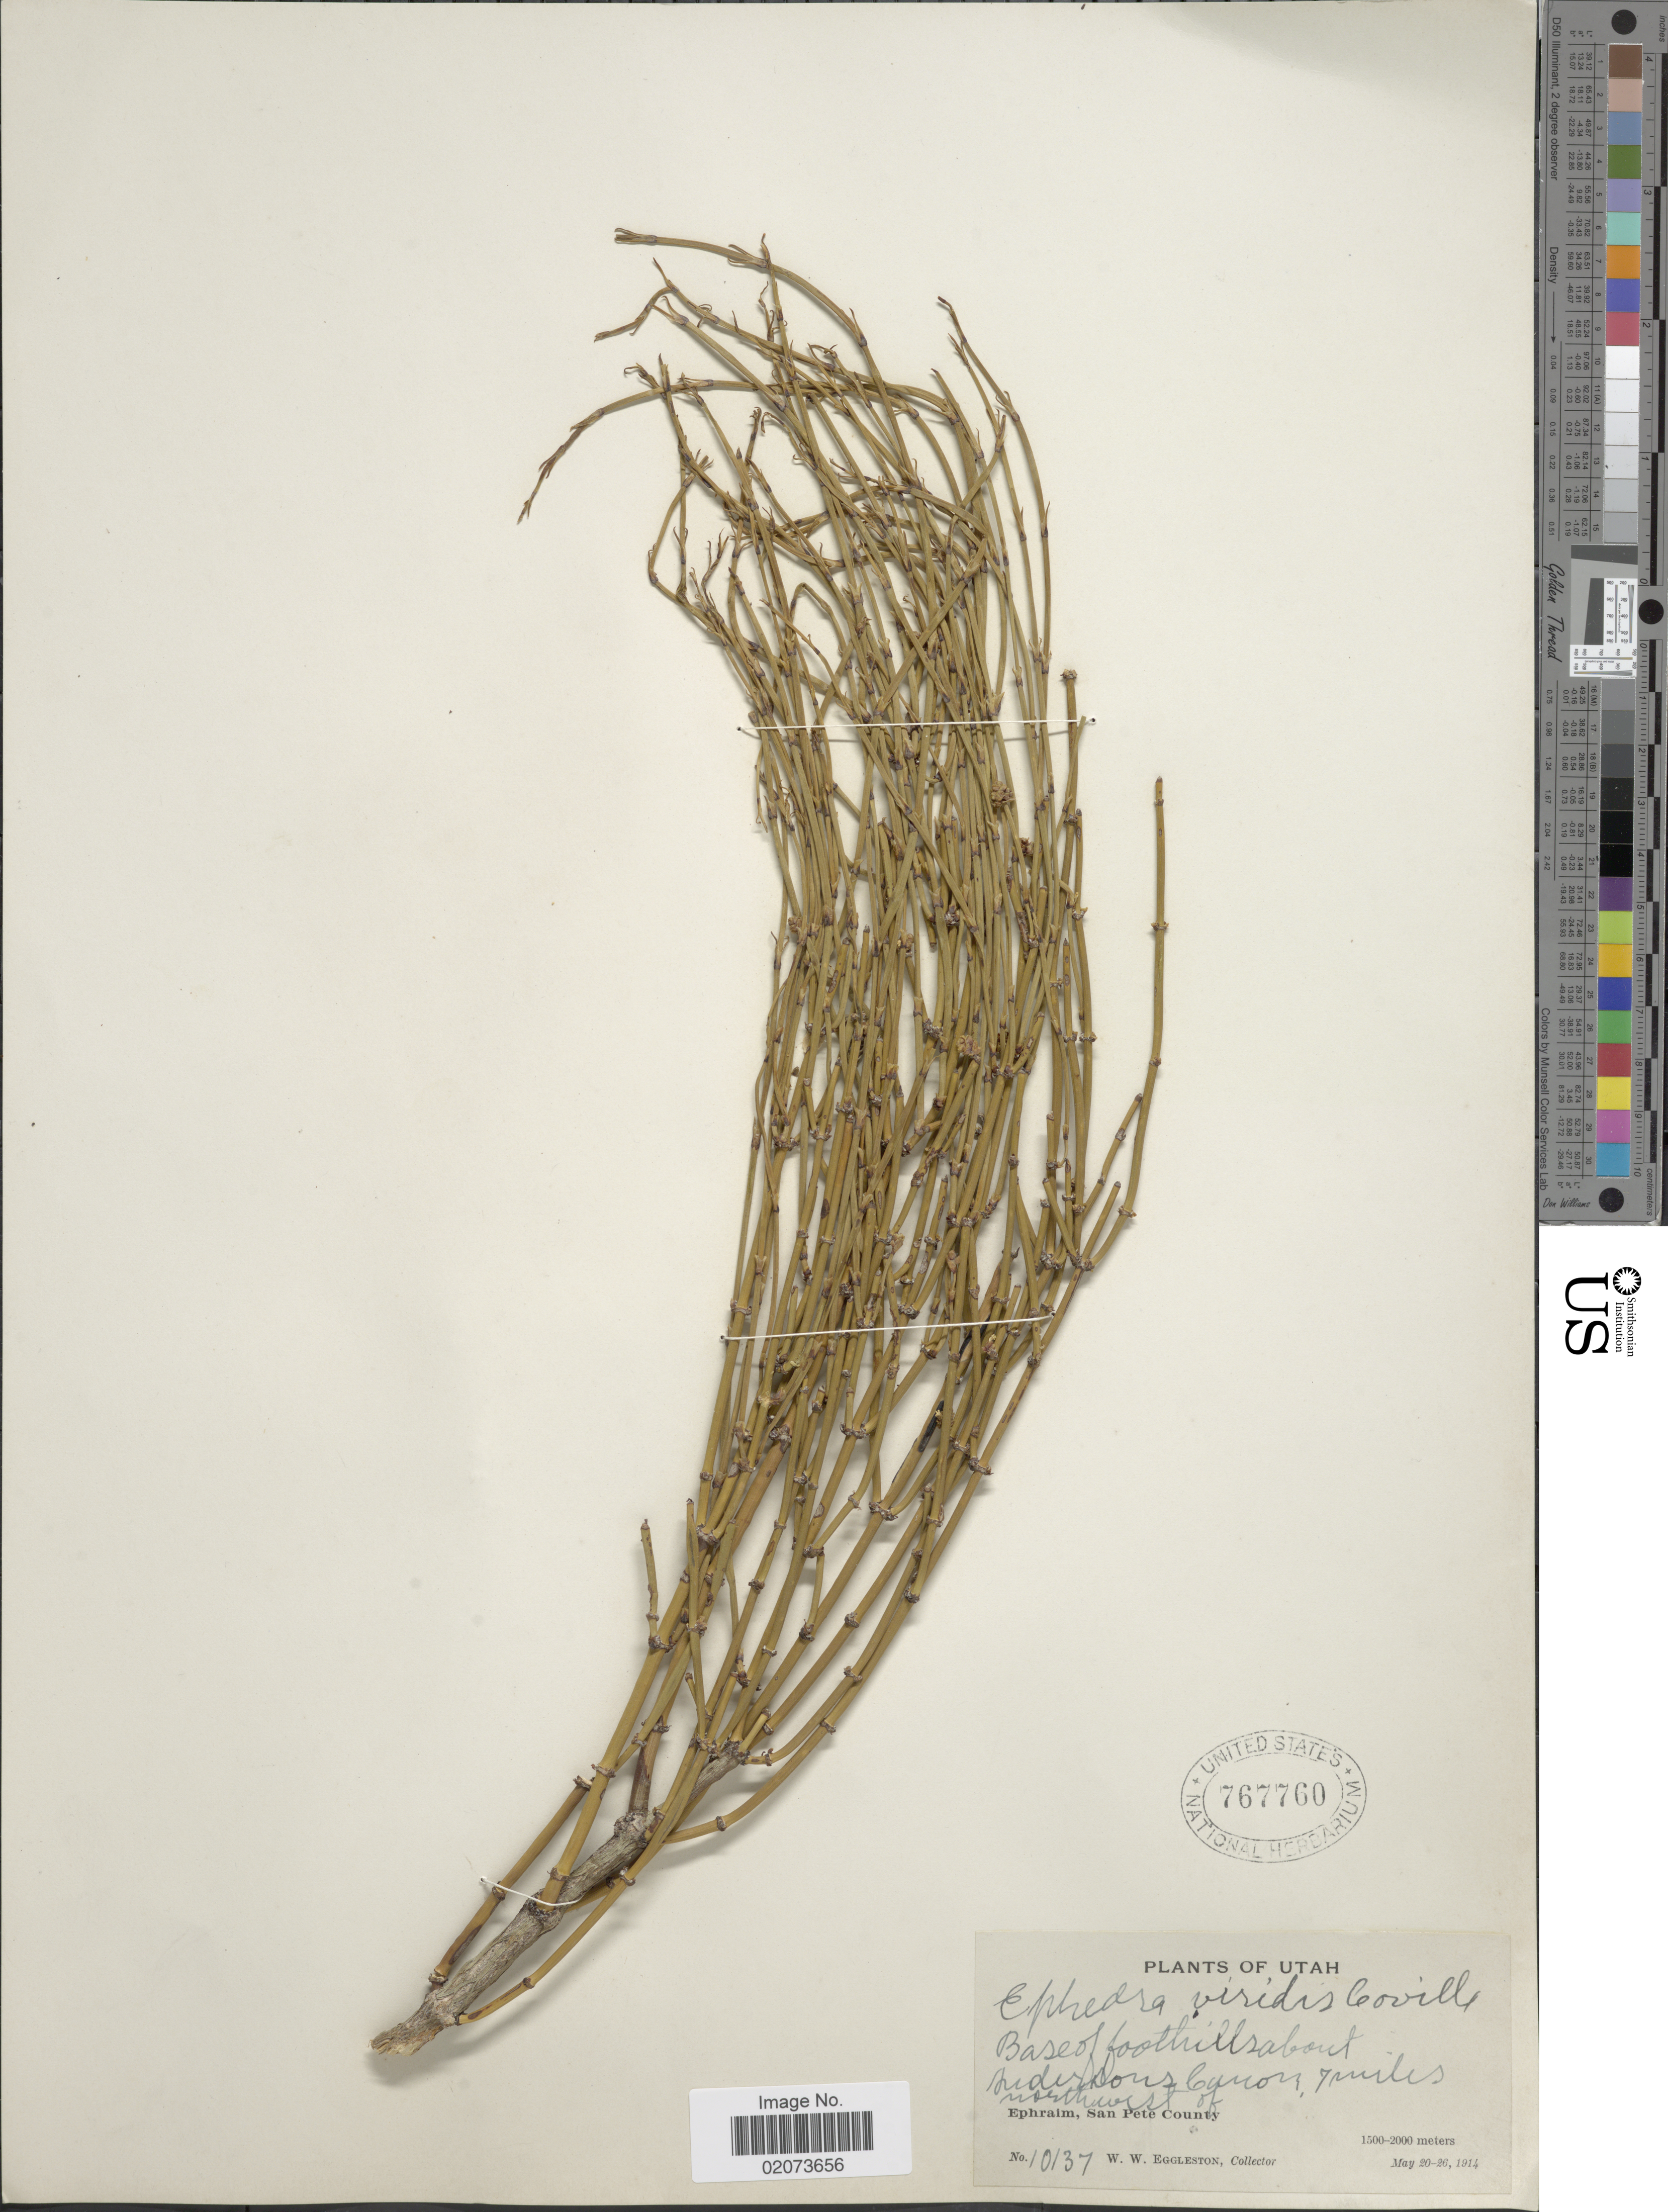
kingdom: Plantae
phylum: Tracheophyta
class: Gnetopsida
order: Ephedrales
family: Ephedraceae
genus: Ephedra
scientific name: Ephedra viridis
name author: Coville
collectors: W. W. Eggleston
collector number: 10137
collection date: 1914-05-20/1914-05-26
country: United States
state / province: Utah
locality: Bars of foothills about Andersons Canon, 7 miles northwest of Ephraim, San Pete County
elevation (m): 1500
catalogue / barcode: US 767760